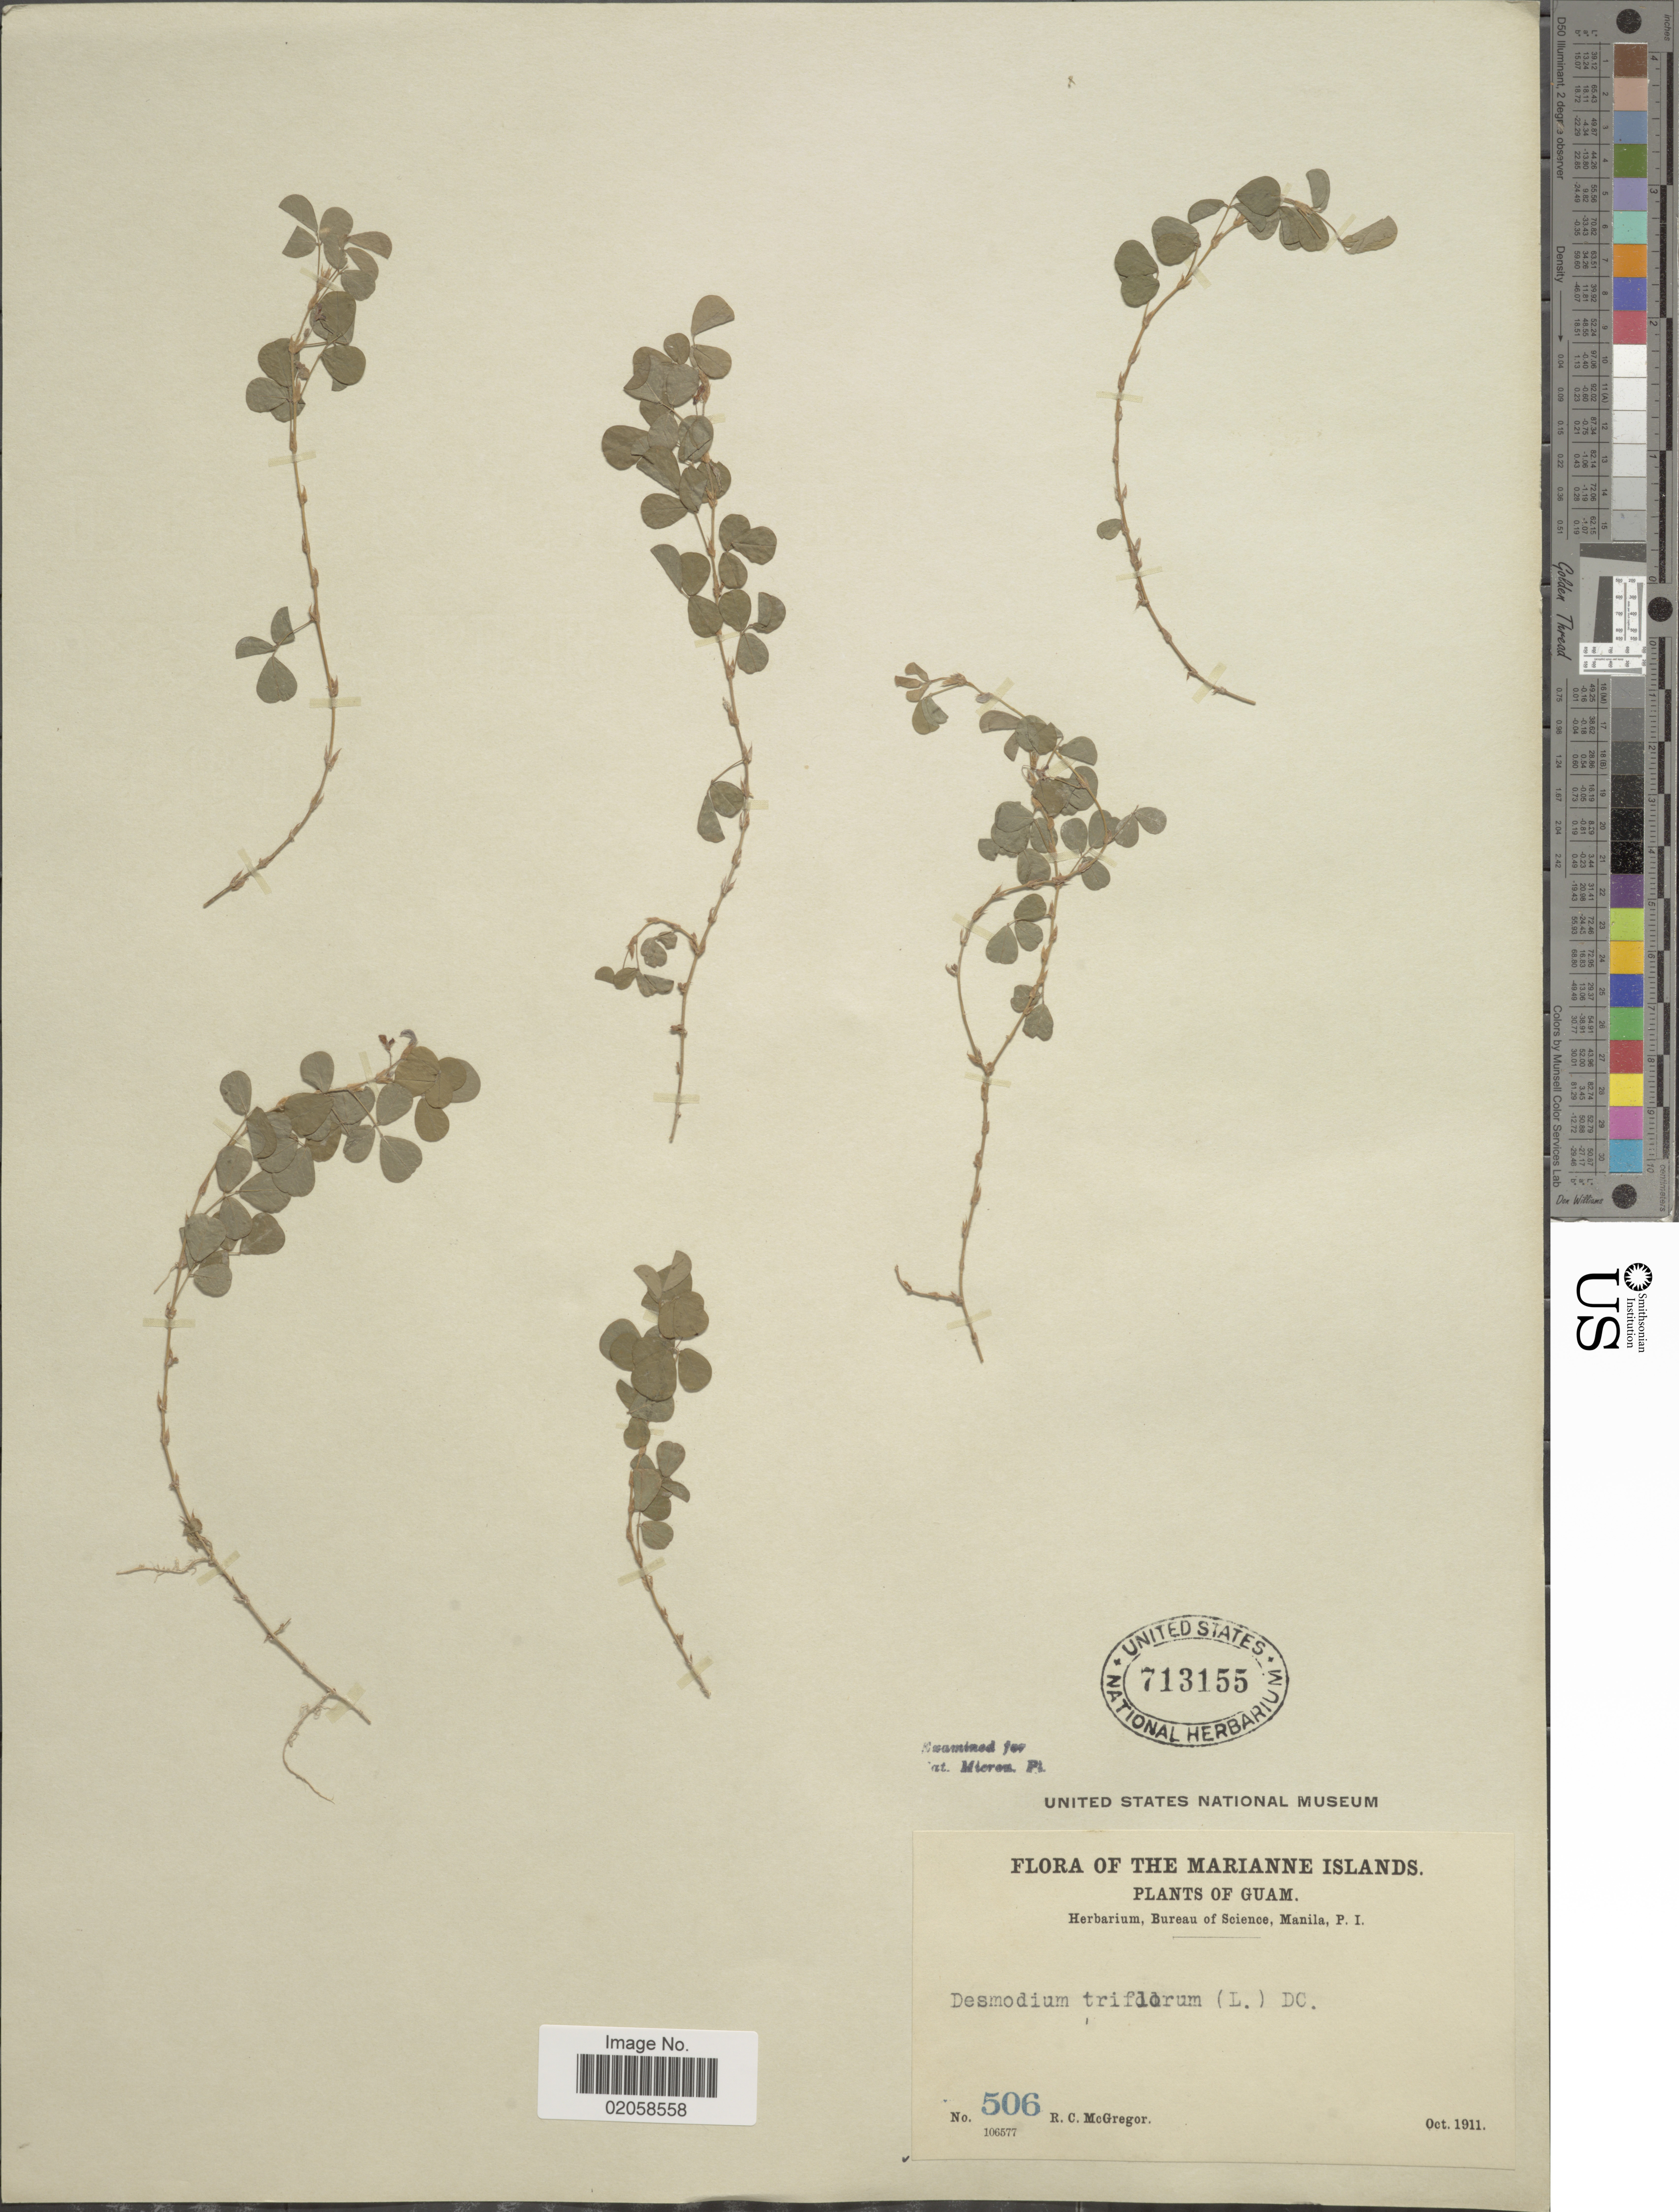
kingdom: Plantae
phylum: Tracheophyta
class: Magnoliopsida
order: Fabales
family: Fabaceae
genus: Grona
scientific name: Grona triflora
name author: (L.) H. Ohashi & K. Ohashi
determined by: Strong, Mark T., (BOT), Smithsonian Institution - National Museum of Natural History (UNITED STATES)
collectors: R. C. McGregor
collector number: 506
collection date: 1911-10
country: Guam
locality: The Marianne Islands.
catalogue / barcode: US 713155